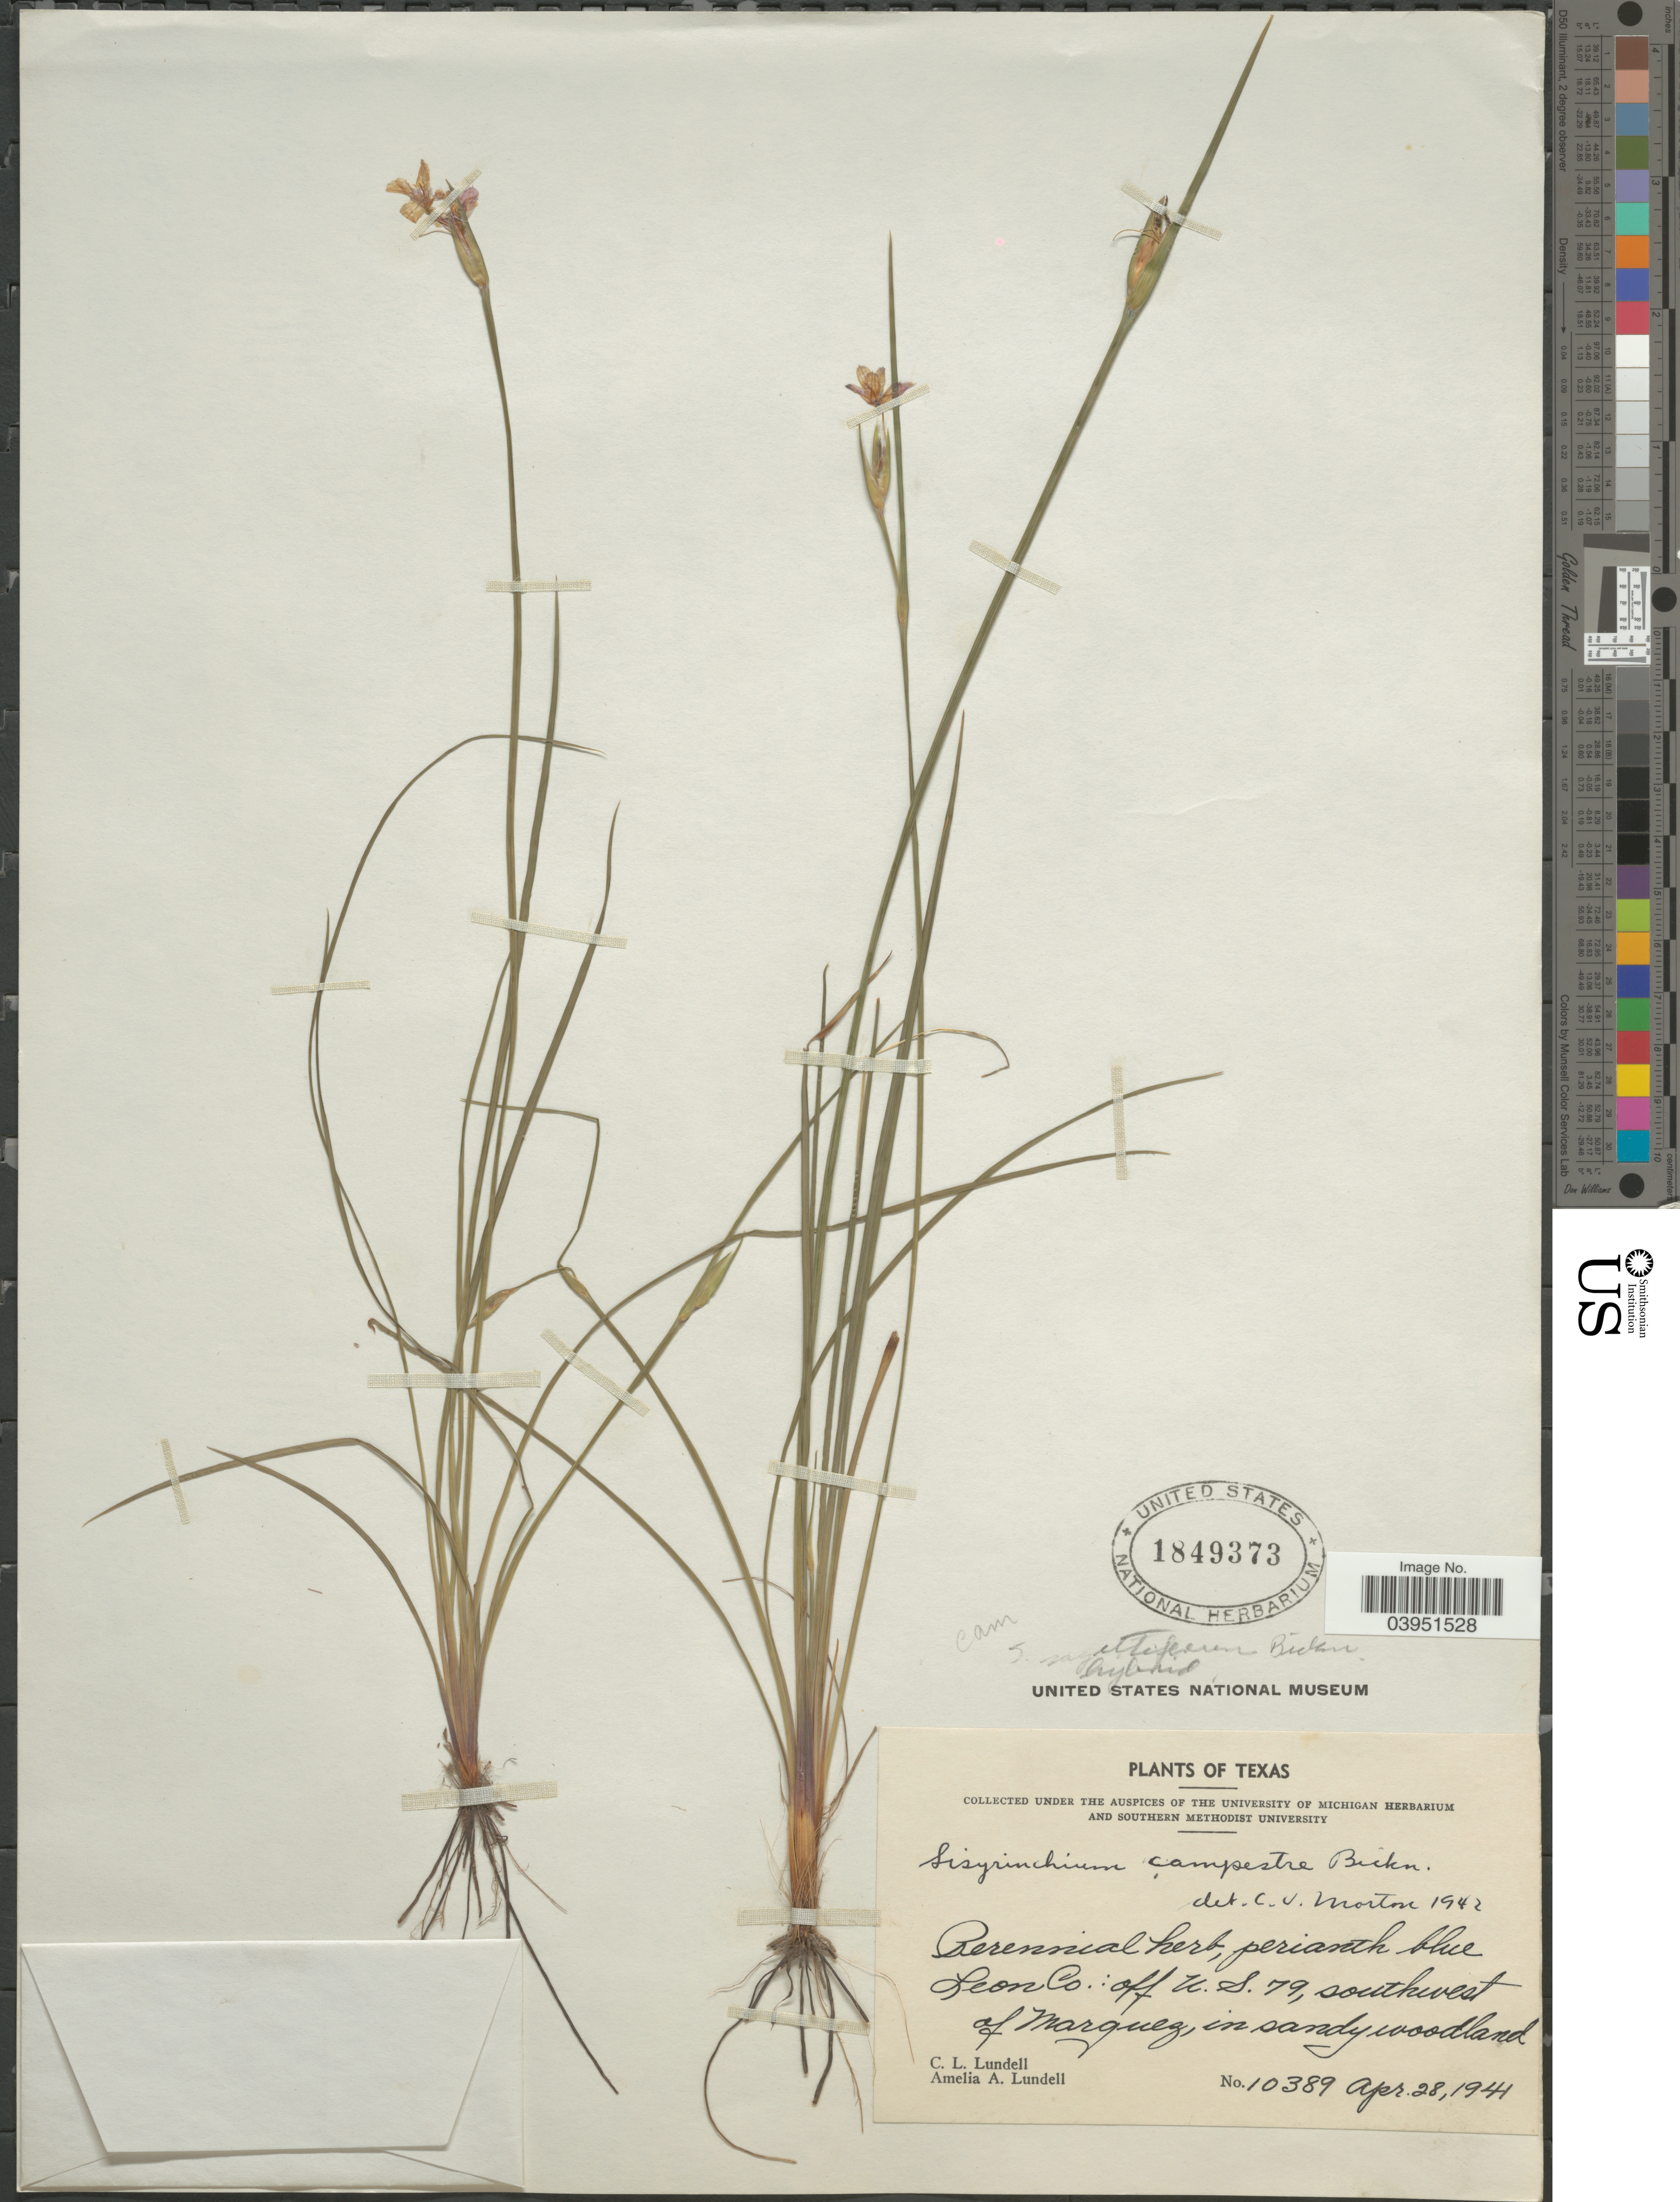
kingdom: Plantae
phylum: Tracheophyta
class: Liliopsida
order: Asparagales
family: Iridaceae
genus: Sisyrinchium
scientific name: Sisyrinchium sagittiferum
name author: E.P. Bicknell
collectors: C. L. Lundell & A. A. Lundell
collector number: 10389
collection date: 1944-04-28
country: United States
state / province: Texas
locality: Leon Co.: off U.S. 79, southwest of Marquez, in sandy woodland.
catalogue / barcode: US 1849373